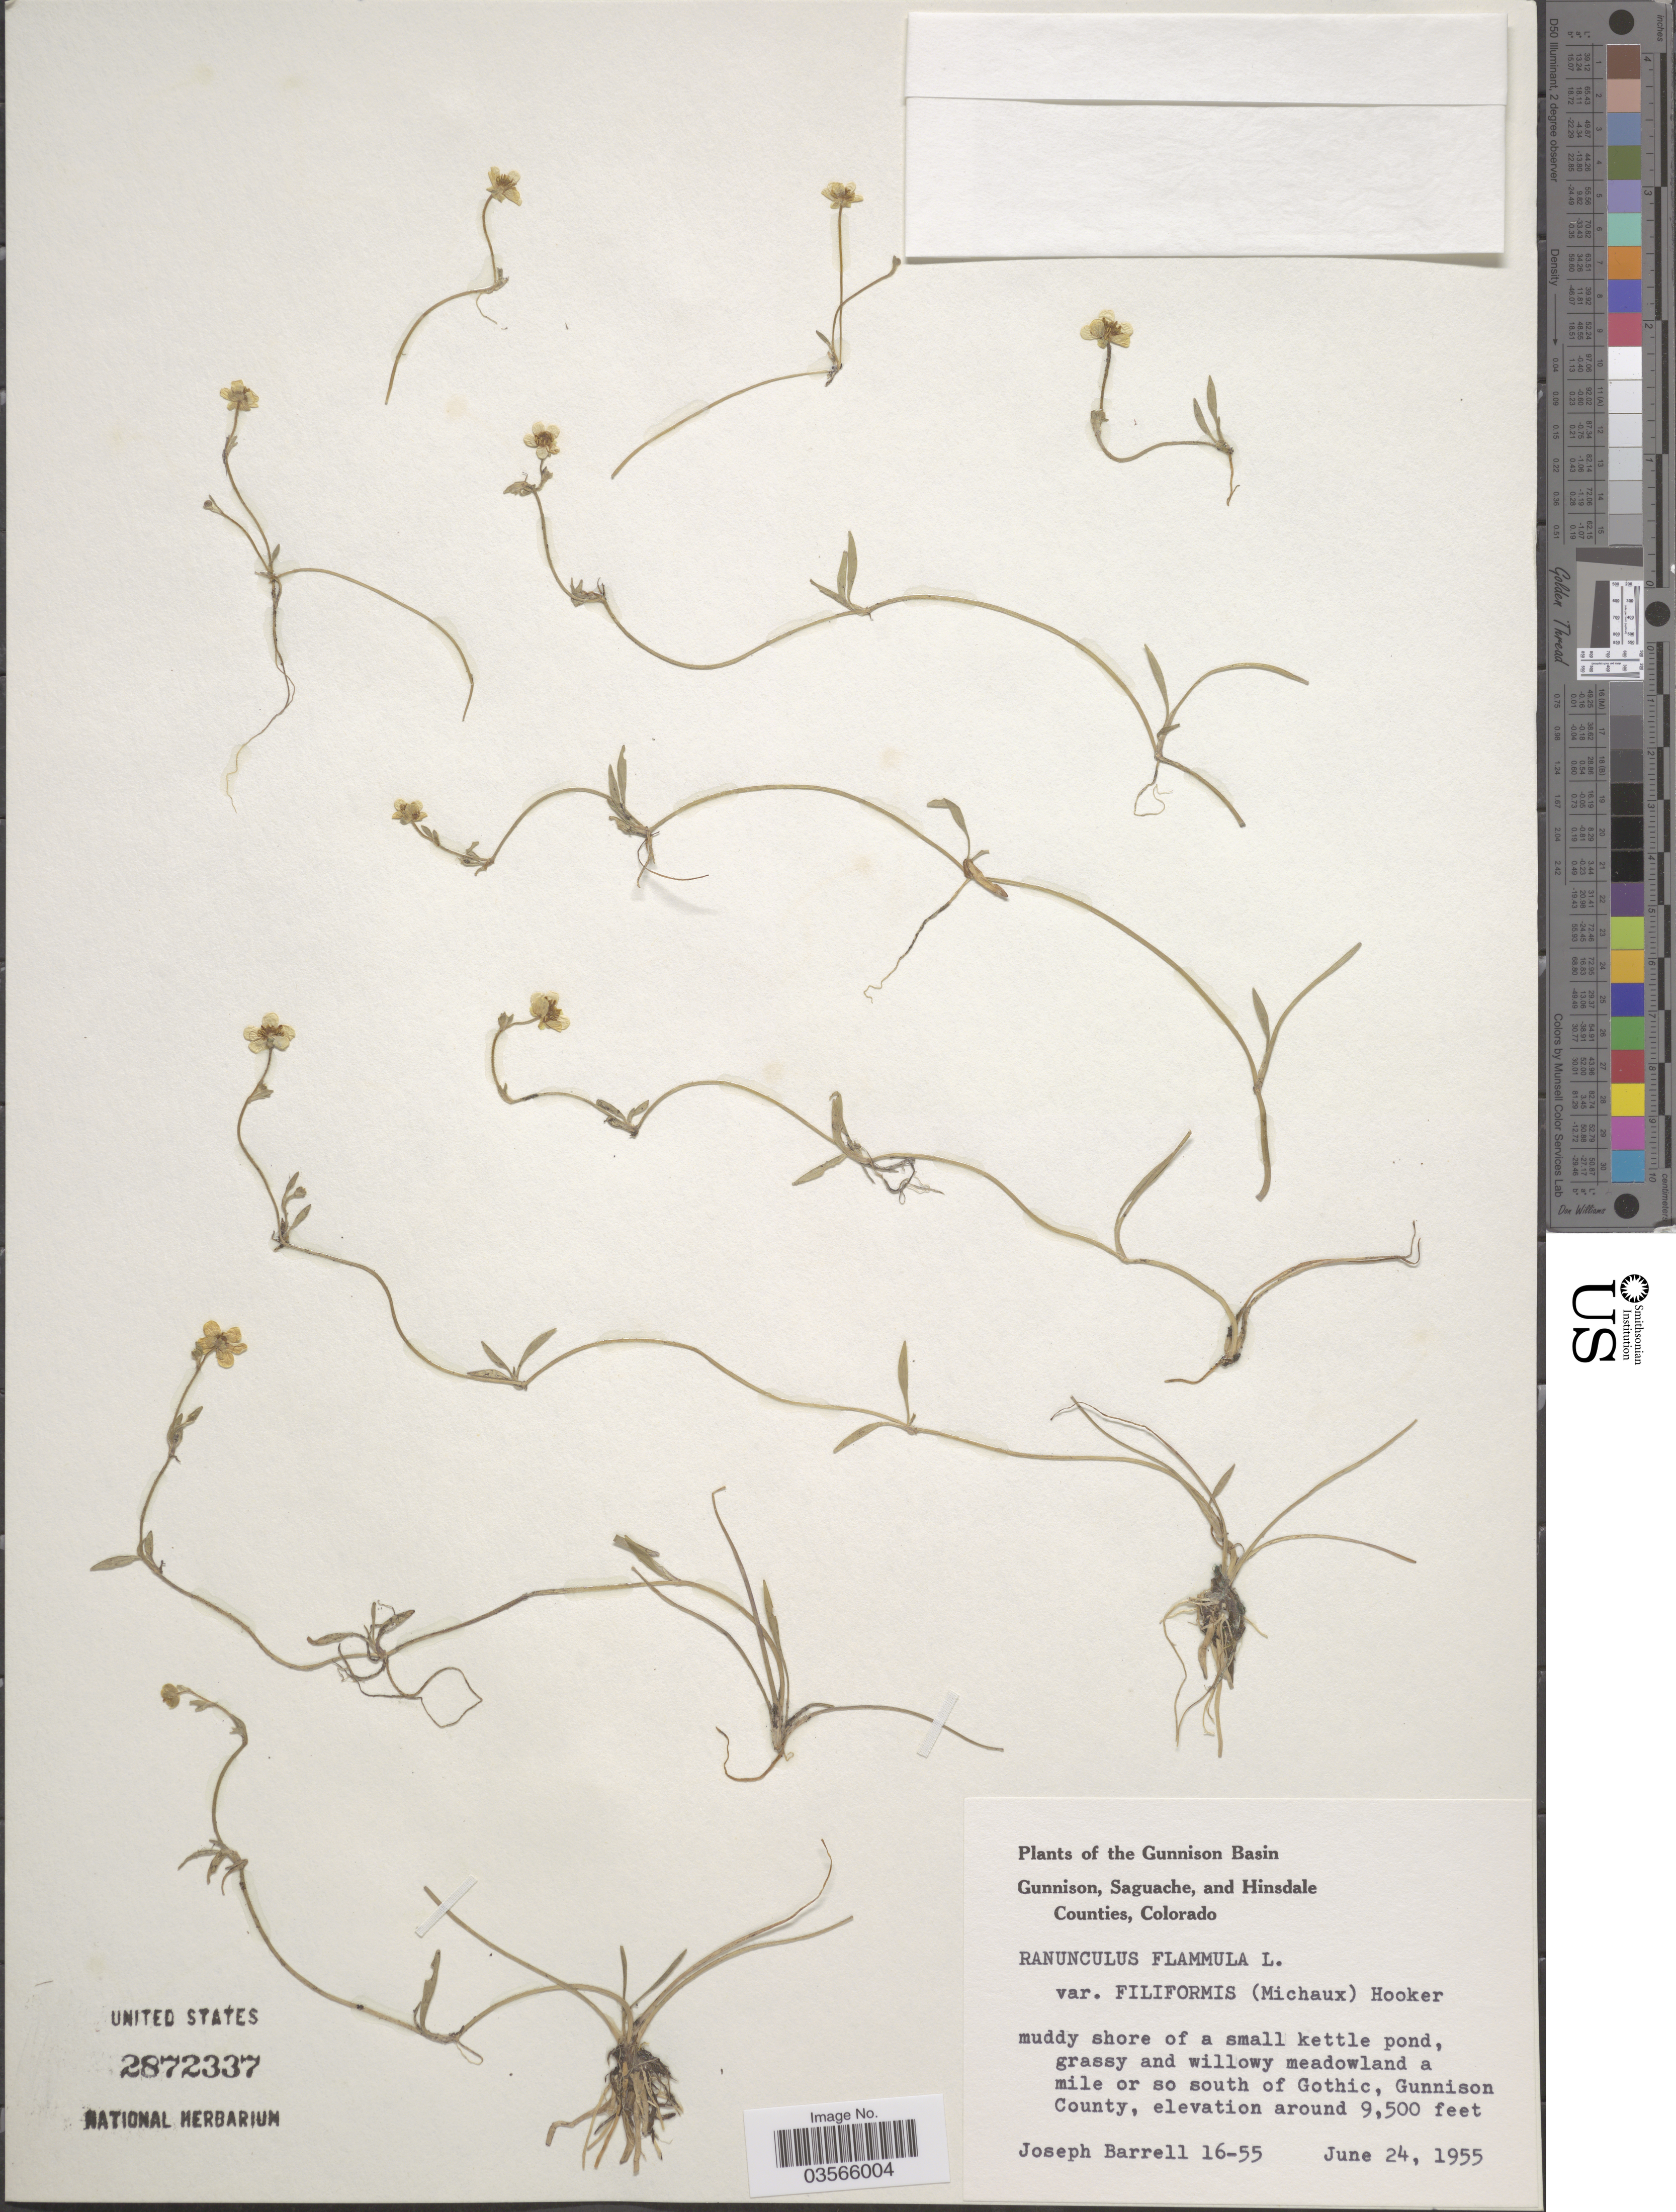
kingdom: Plantae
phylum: Tracheophyta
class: Magnoliopsida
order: Ranunculales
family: Ranunculaceae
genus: Ranunculus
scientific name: Ranunculus flammula var. filiformis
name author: (Michx.) Hook.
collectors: J. Barrell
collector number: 16-55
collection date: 1955-06-24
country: United States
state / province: Colorado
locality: The Gunnison Basin. A mile or so south of Gothic, Gunnison County.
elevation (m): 2896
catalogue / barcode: US 2872337